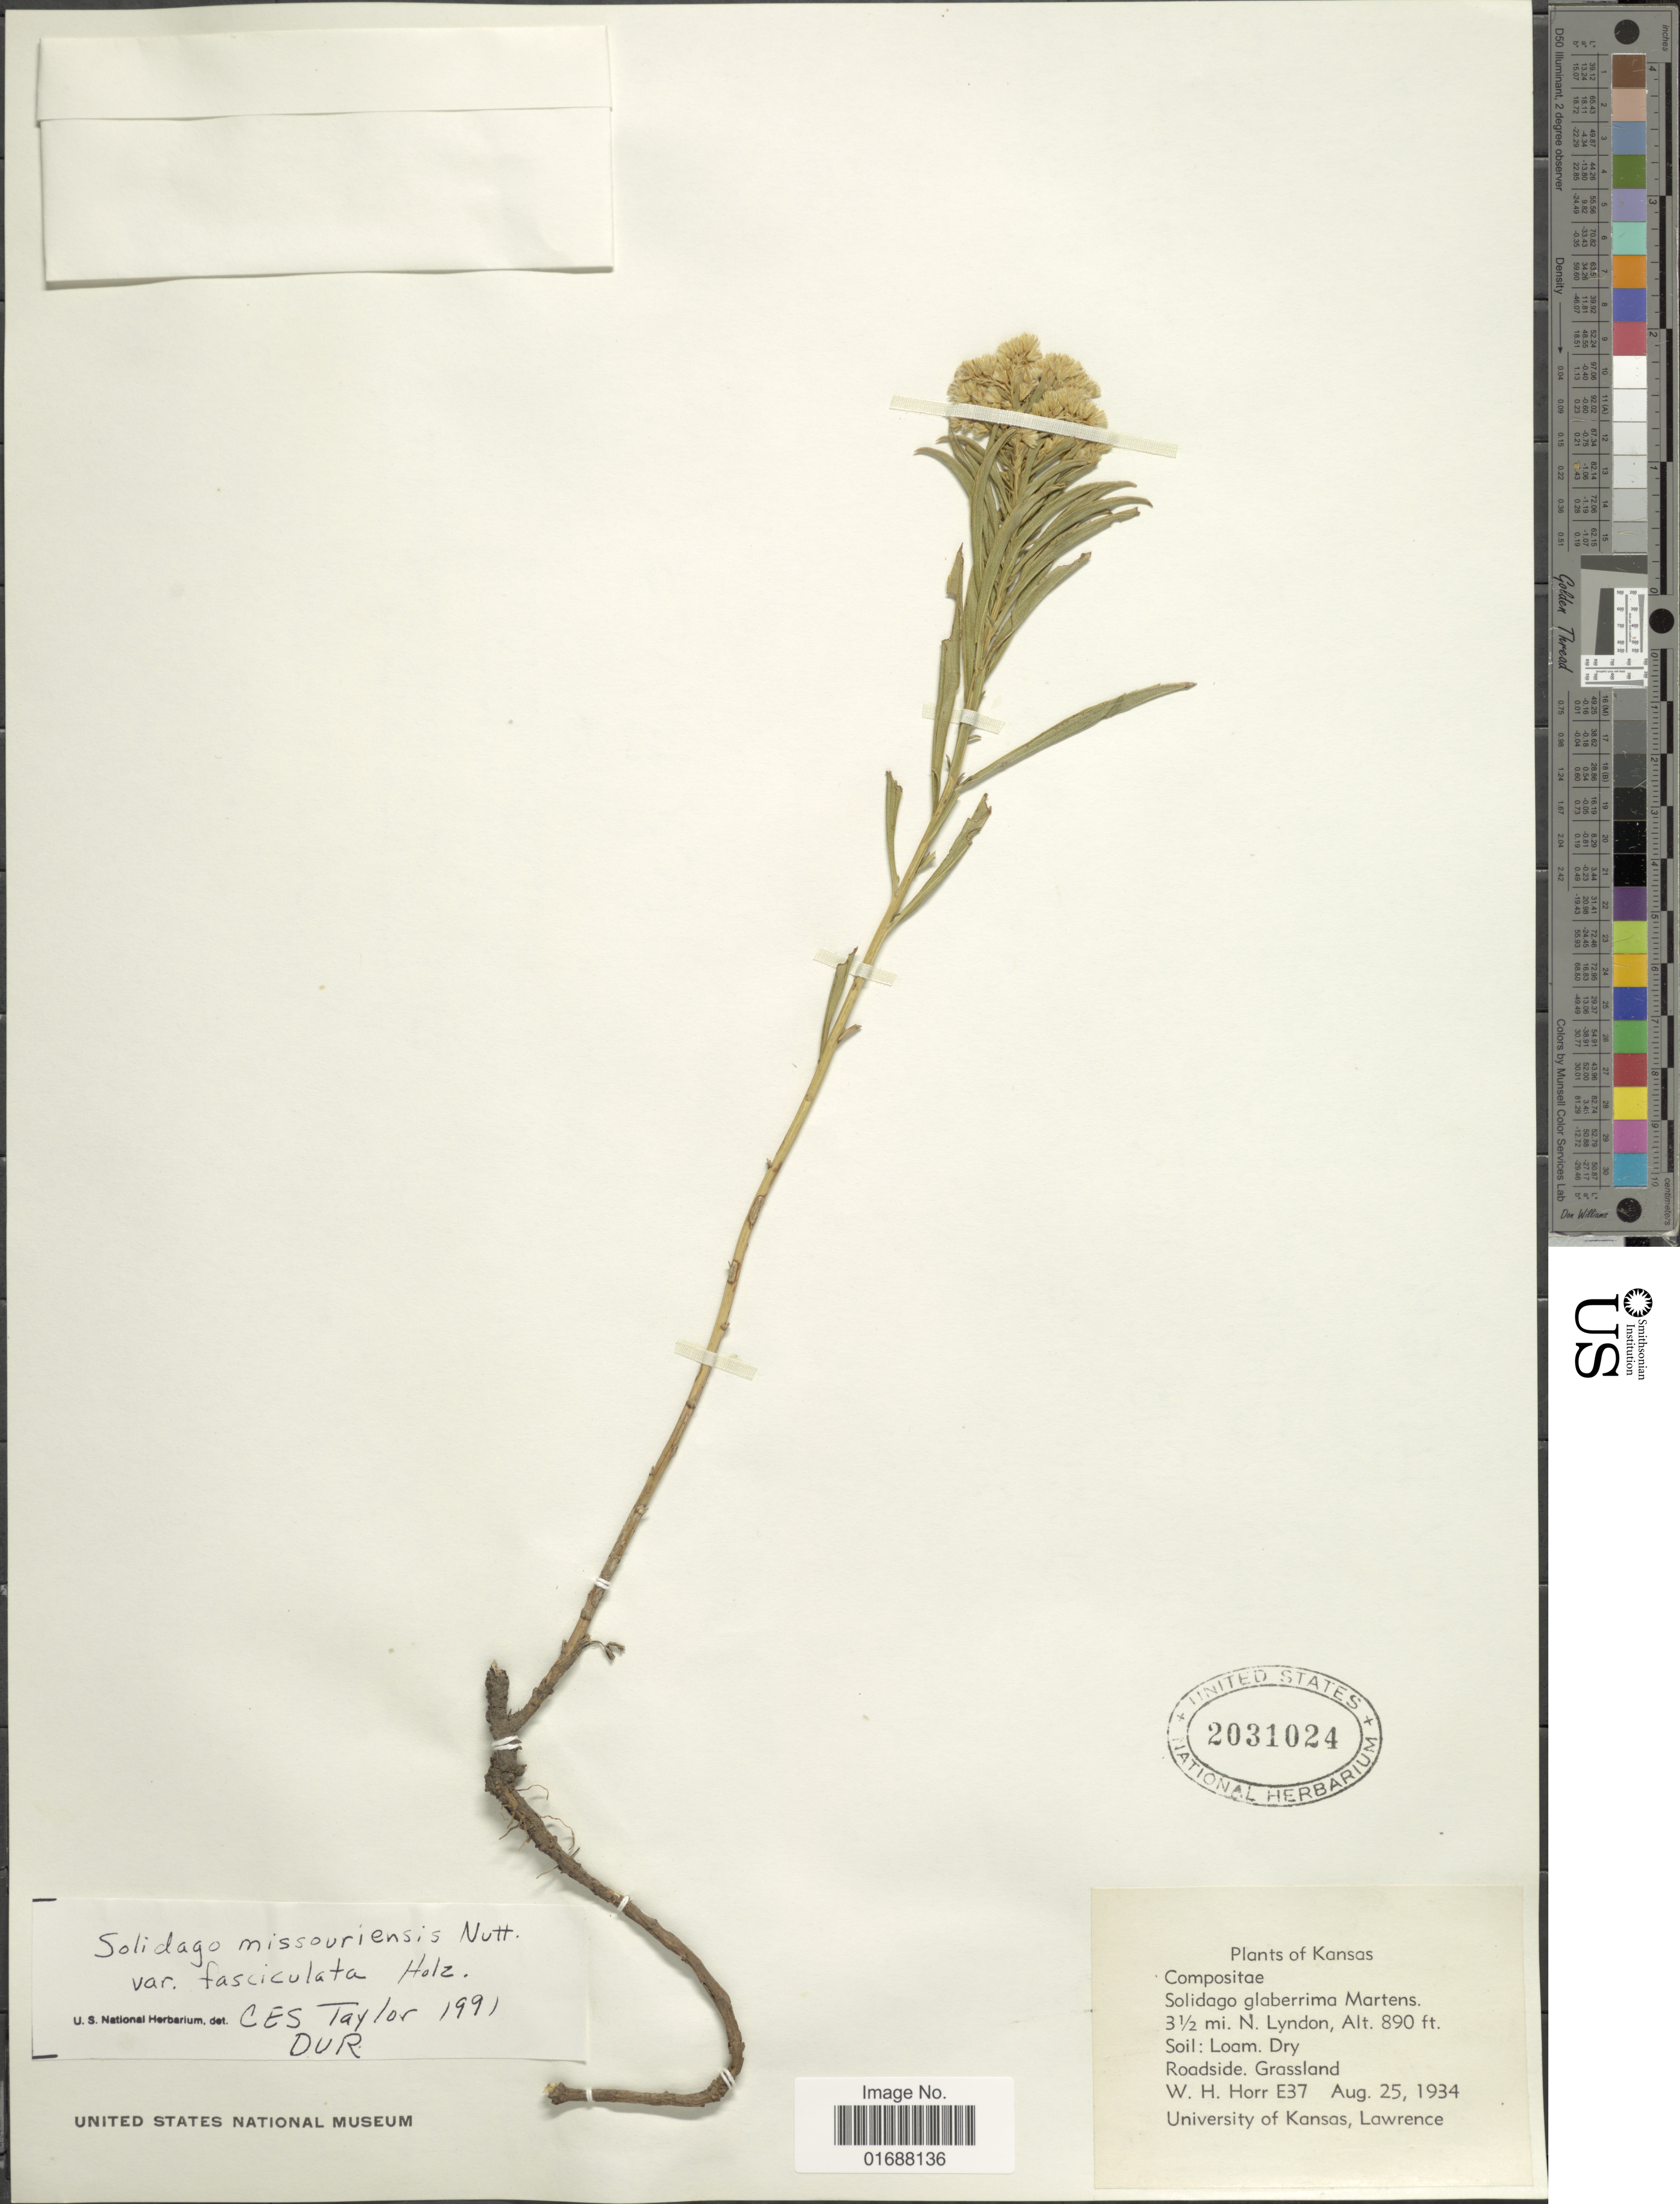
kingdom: Plantae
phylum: Tracheophyta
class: Magnoliopsida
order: Asterales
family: Asteraceae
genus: Solidago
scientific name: Solidago missouriensis var. fasciculata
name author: Holz.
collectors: W. H. Horr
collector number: E37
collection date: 1934-08-25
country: United States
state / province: Kansas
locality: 3½ mi. N. Lyndon.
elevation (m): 271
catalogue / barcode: US 2031024